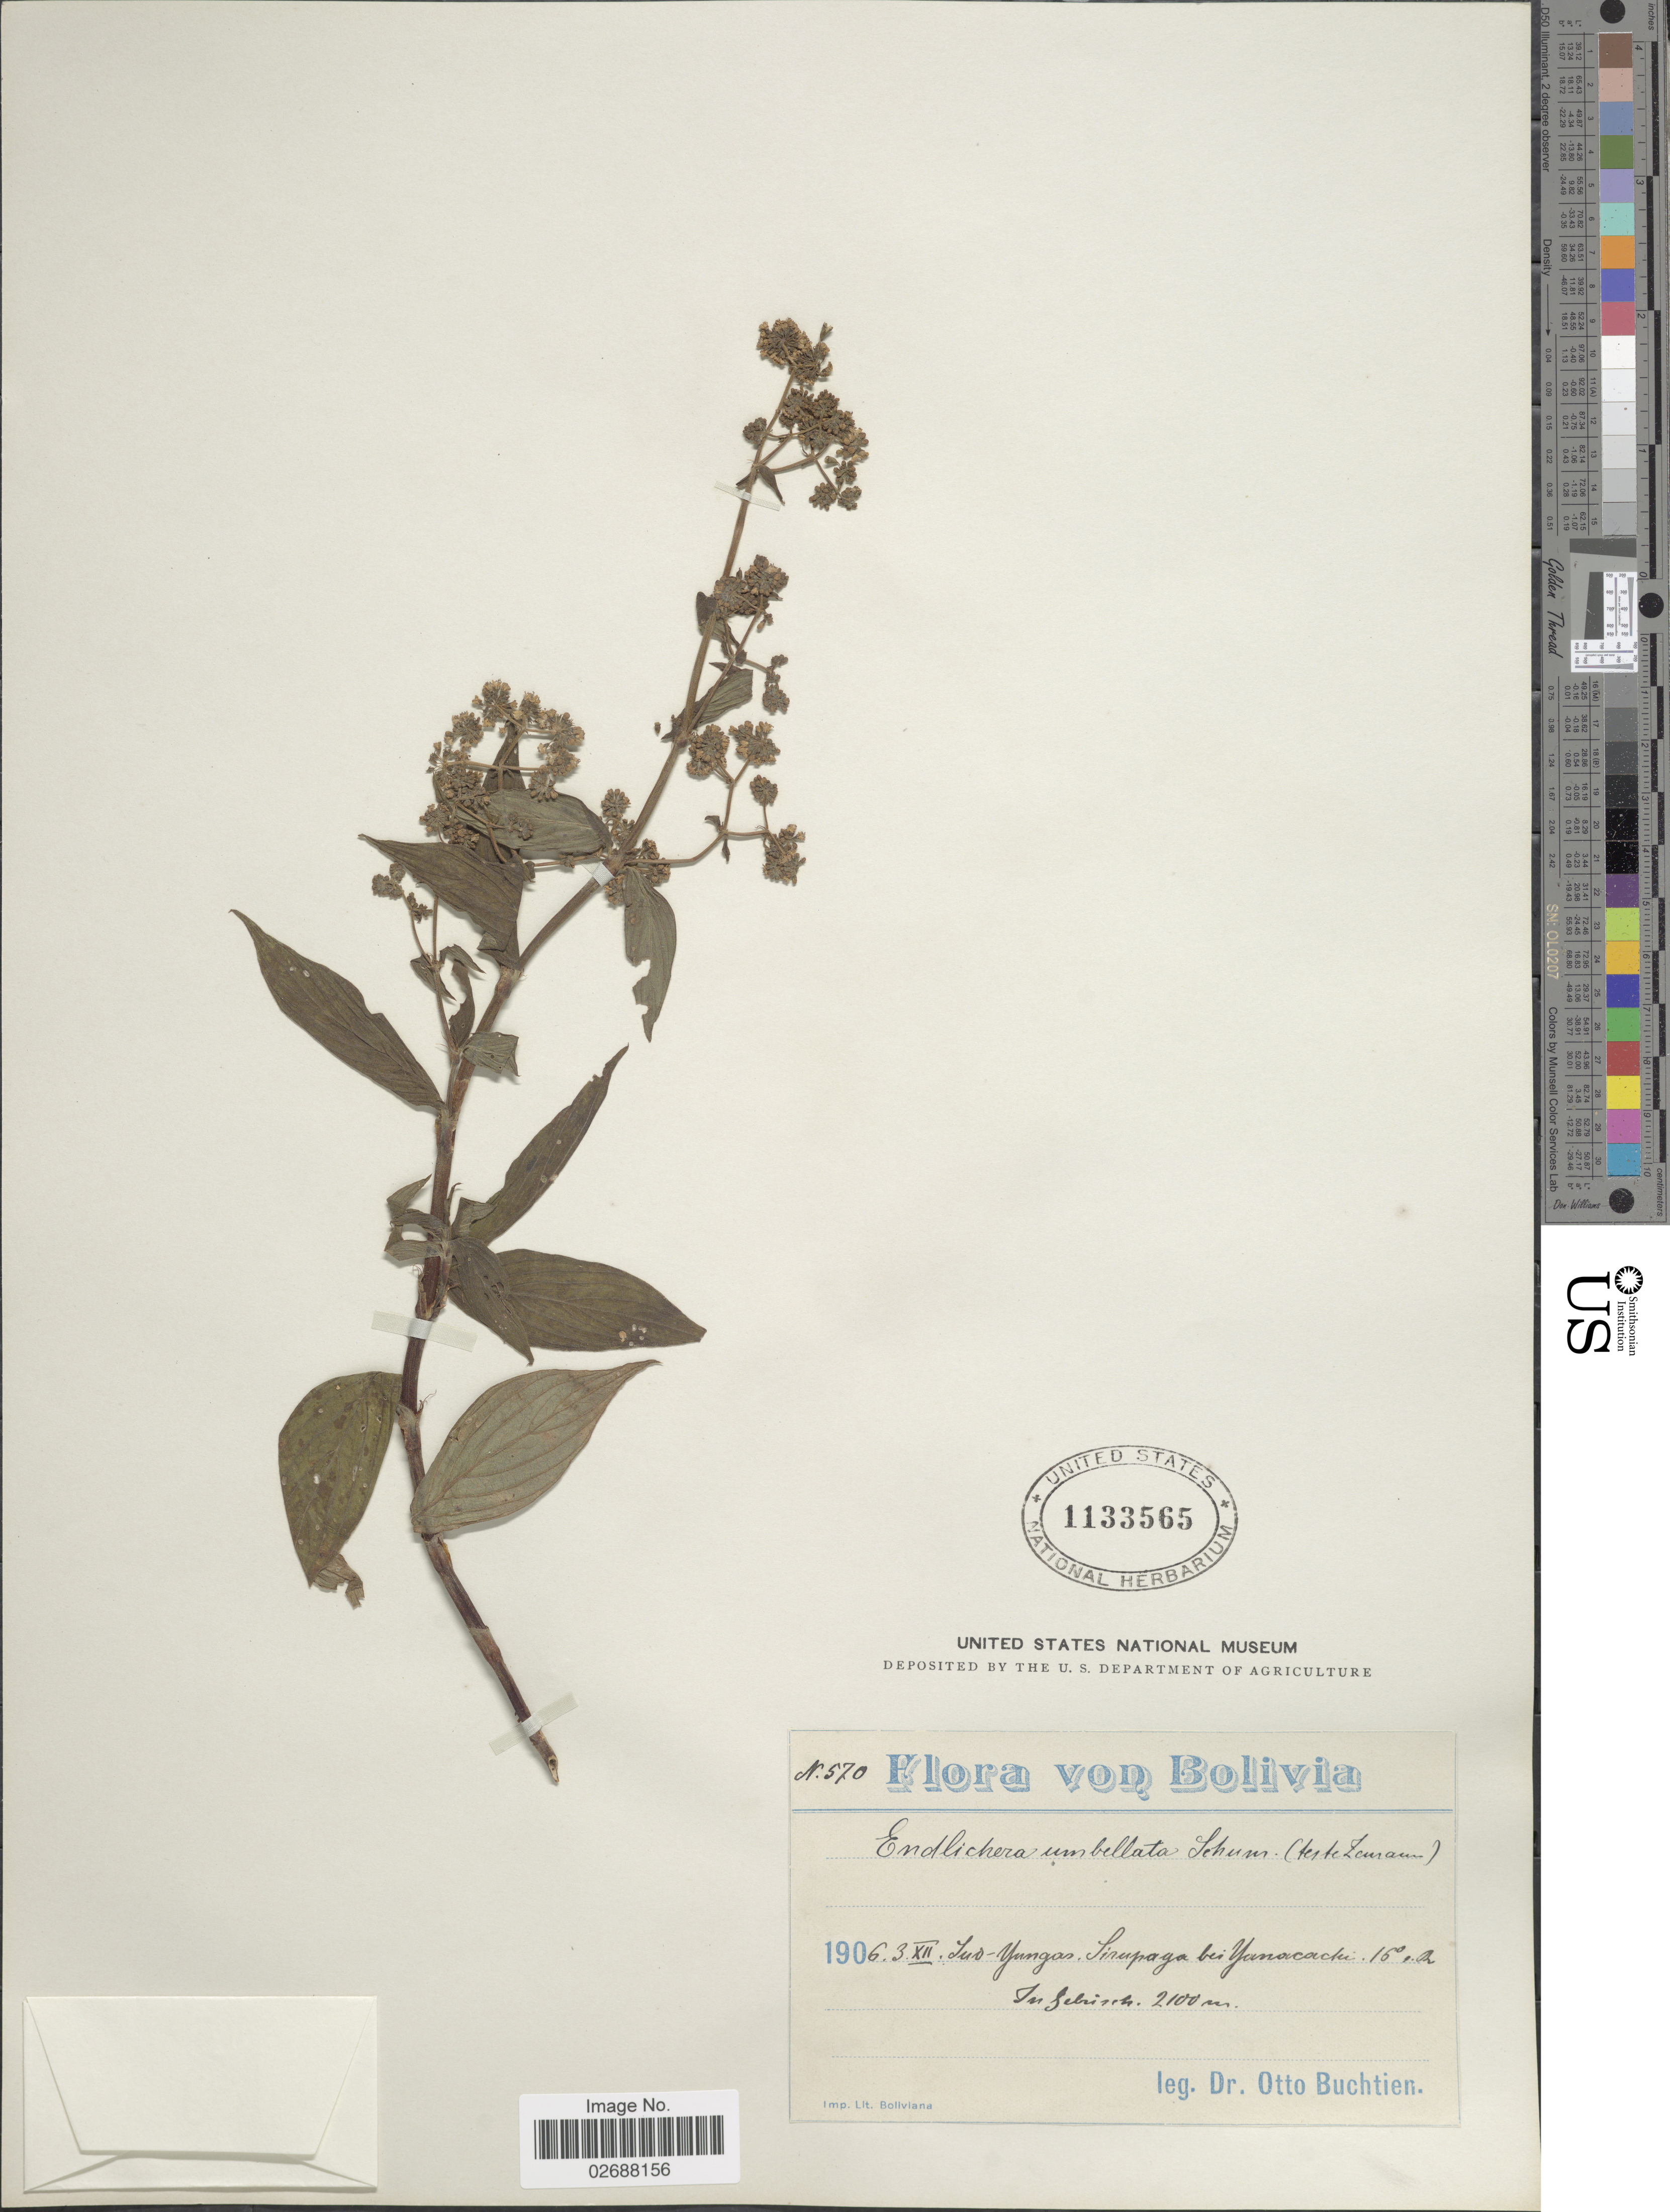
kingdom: Plantae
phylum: Tracheophyta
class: Magnoliopsida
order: Gentianales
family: Rubiaceae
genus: Emmeorhiza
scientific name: Emmeorhiza umbellata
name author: (Spreng.) K. Schum.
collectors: O. Buchtien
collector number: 570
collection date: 1906-12-03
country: Bolivia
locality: Sud-Yungas Sirapaya bei Yanacachi 15°s. Br.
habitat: in gebüsch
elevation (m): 2100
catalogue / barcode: US 1133565